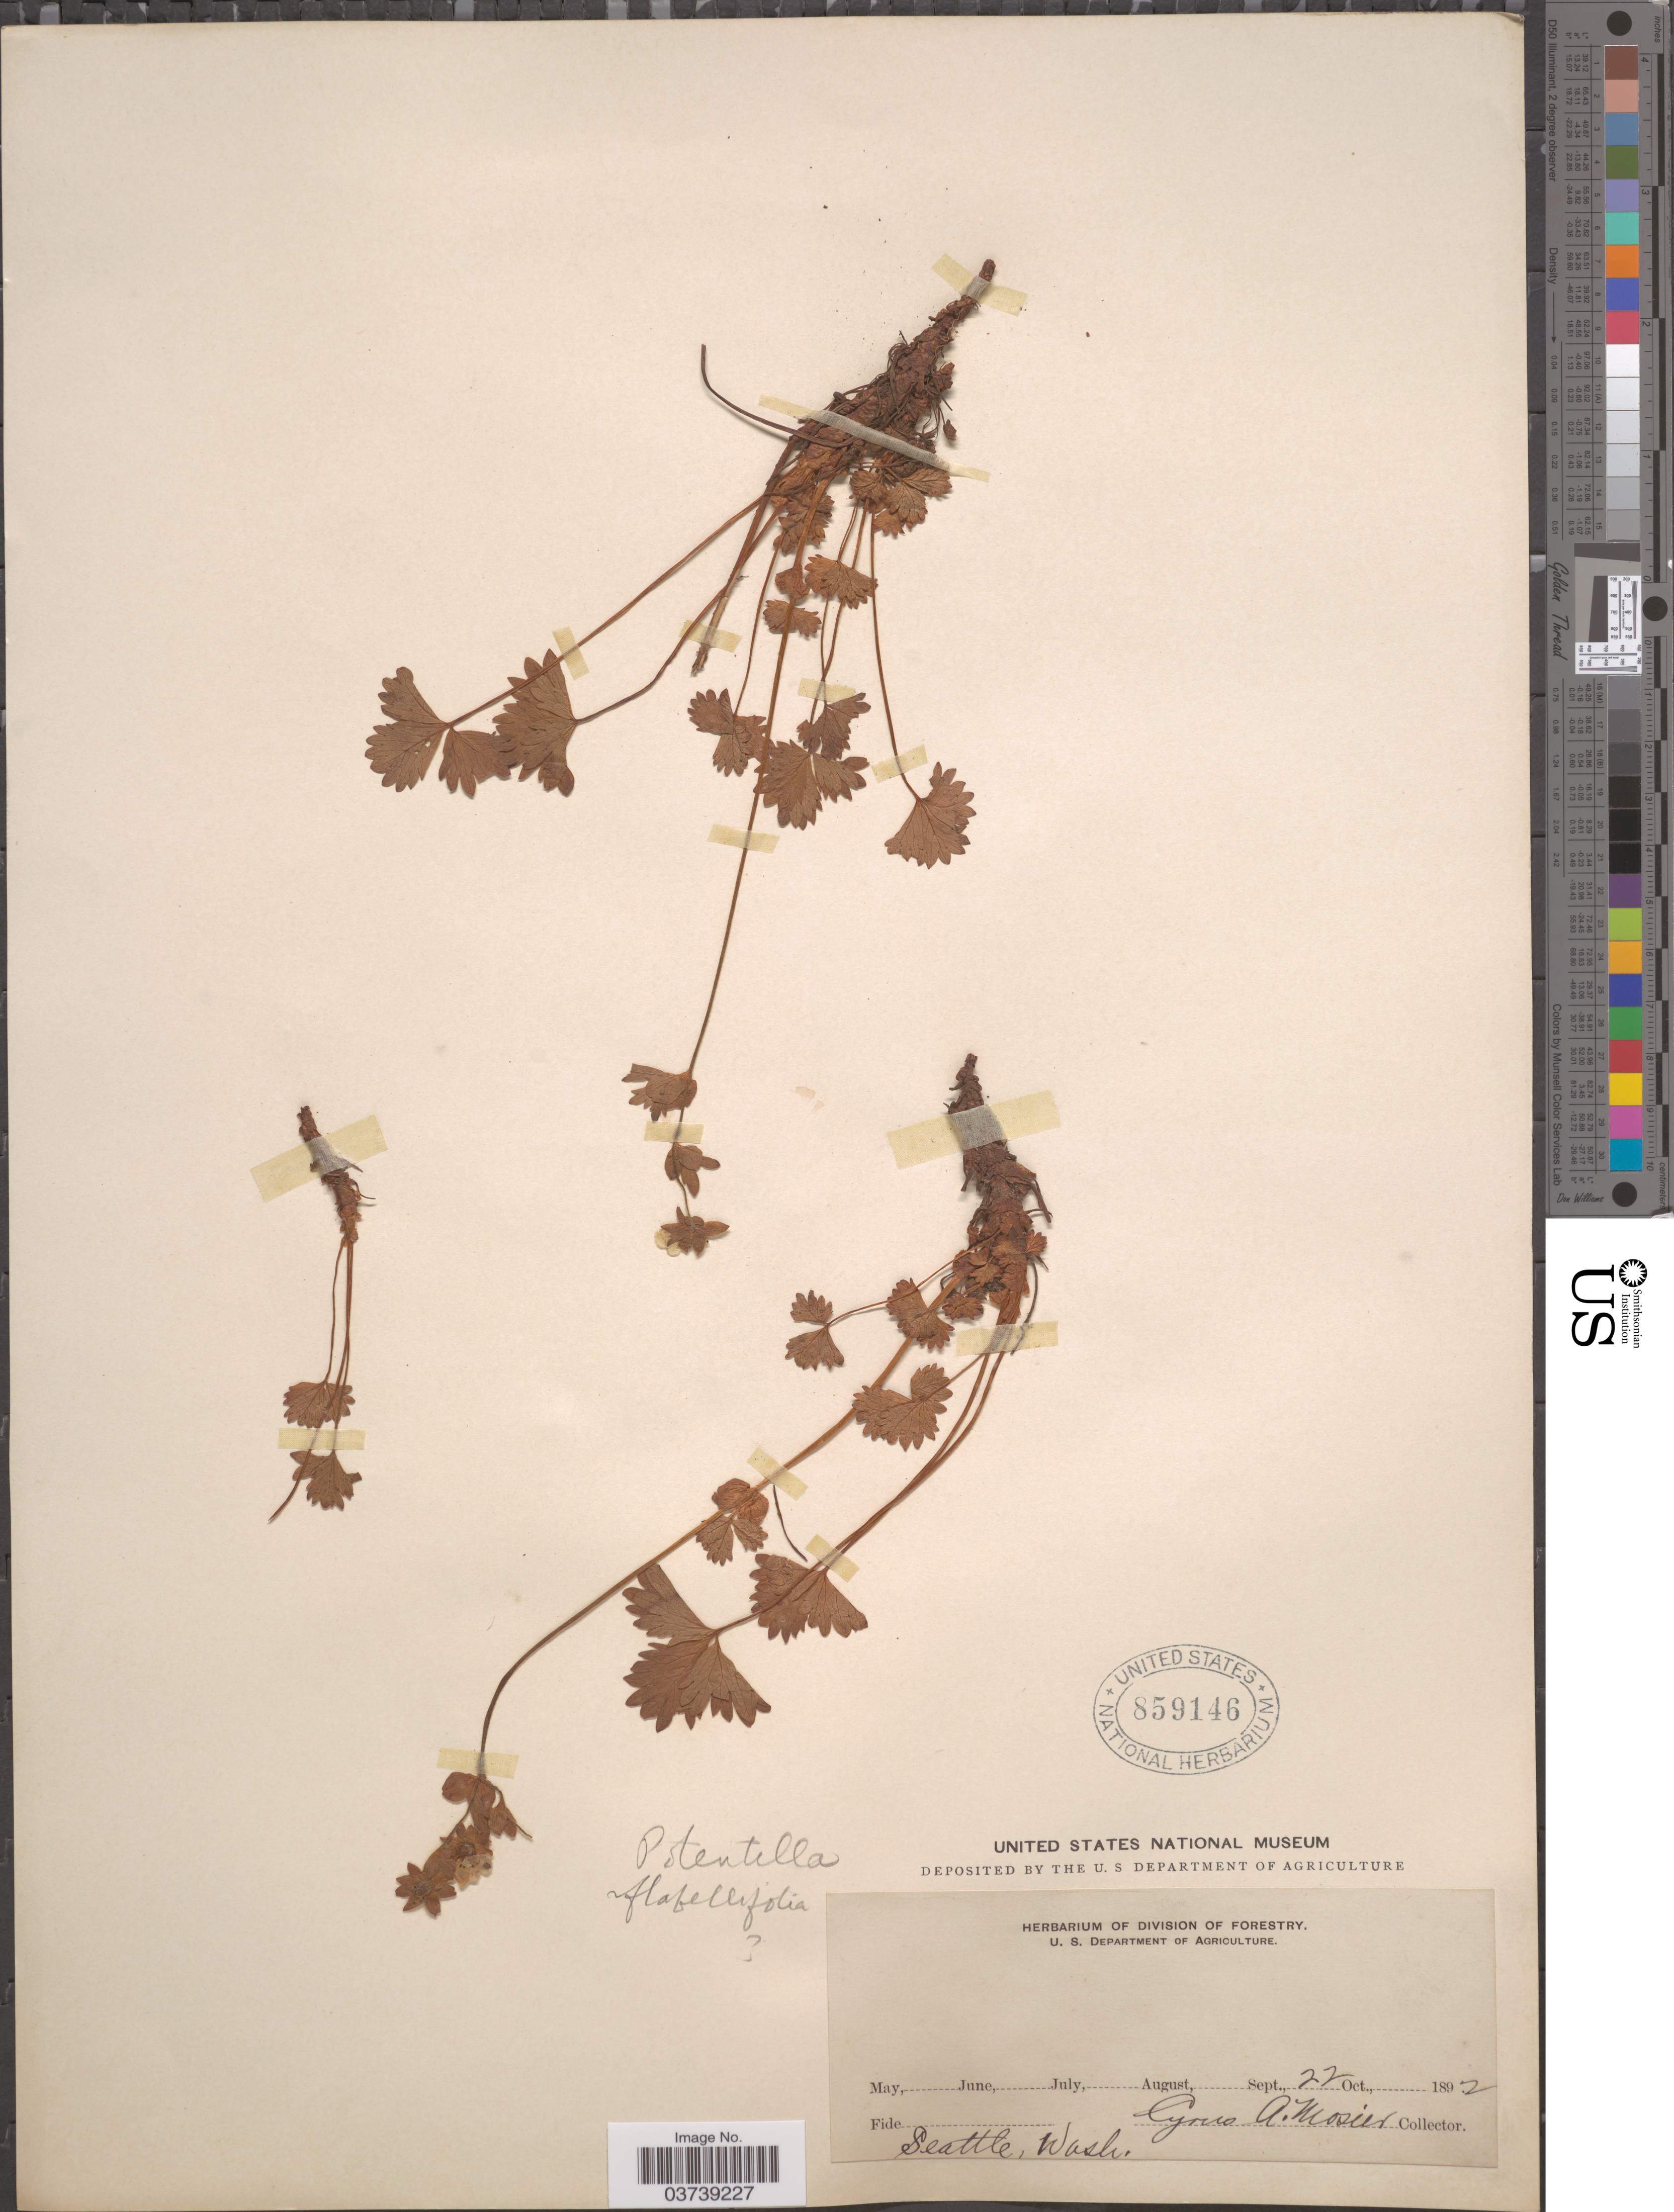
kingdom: Plantae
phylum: Tracheophyta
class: Magnoliopsida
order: Rosales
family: Rosaceae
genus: Potentilla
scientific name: Potentilla flabellifolia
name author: Hook. ex Torr. & A. Gray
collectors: C. A. Mosier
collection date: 1892-10-22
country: United States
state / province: Washington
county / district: King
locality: Seattle.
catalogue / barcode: US 859146